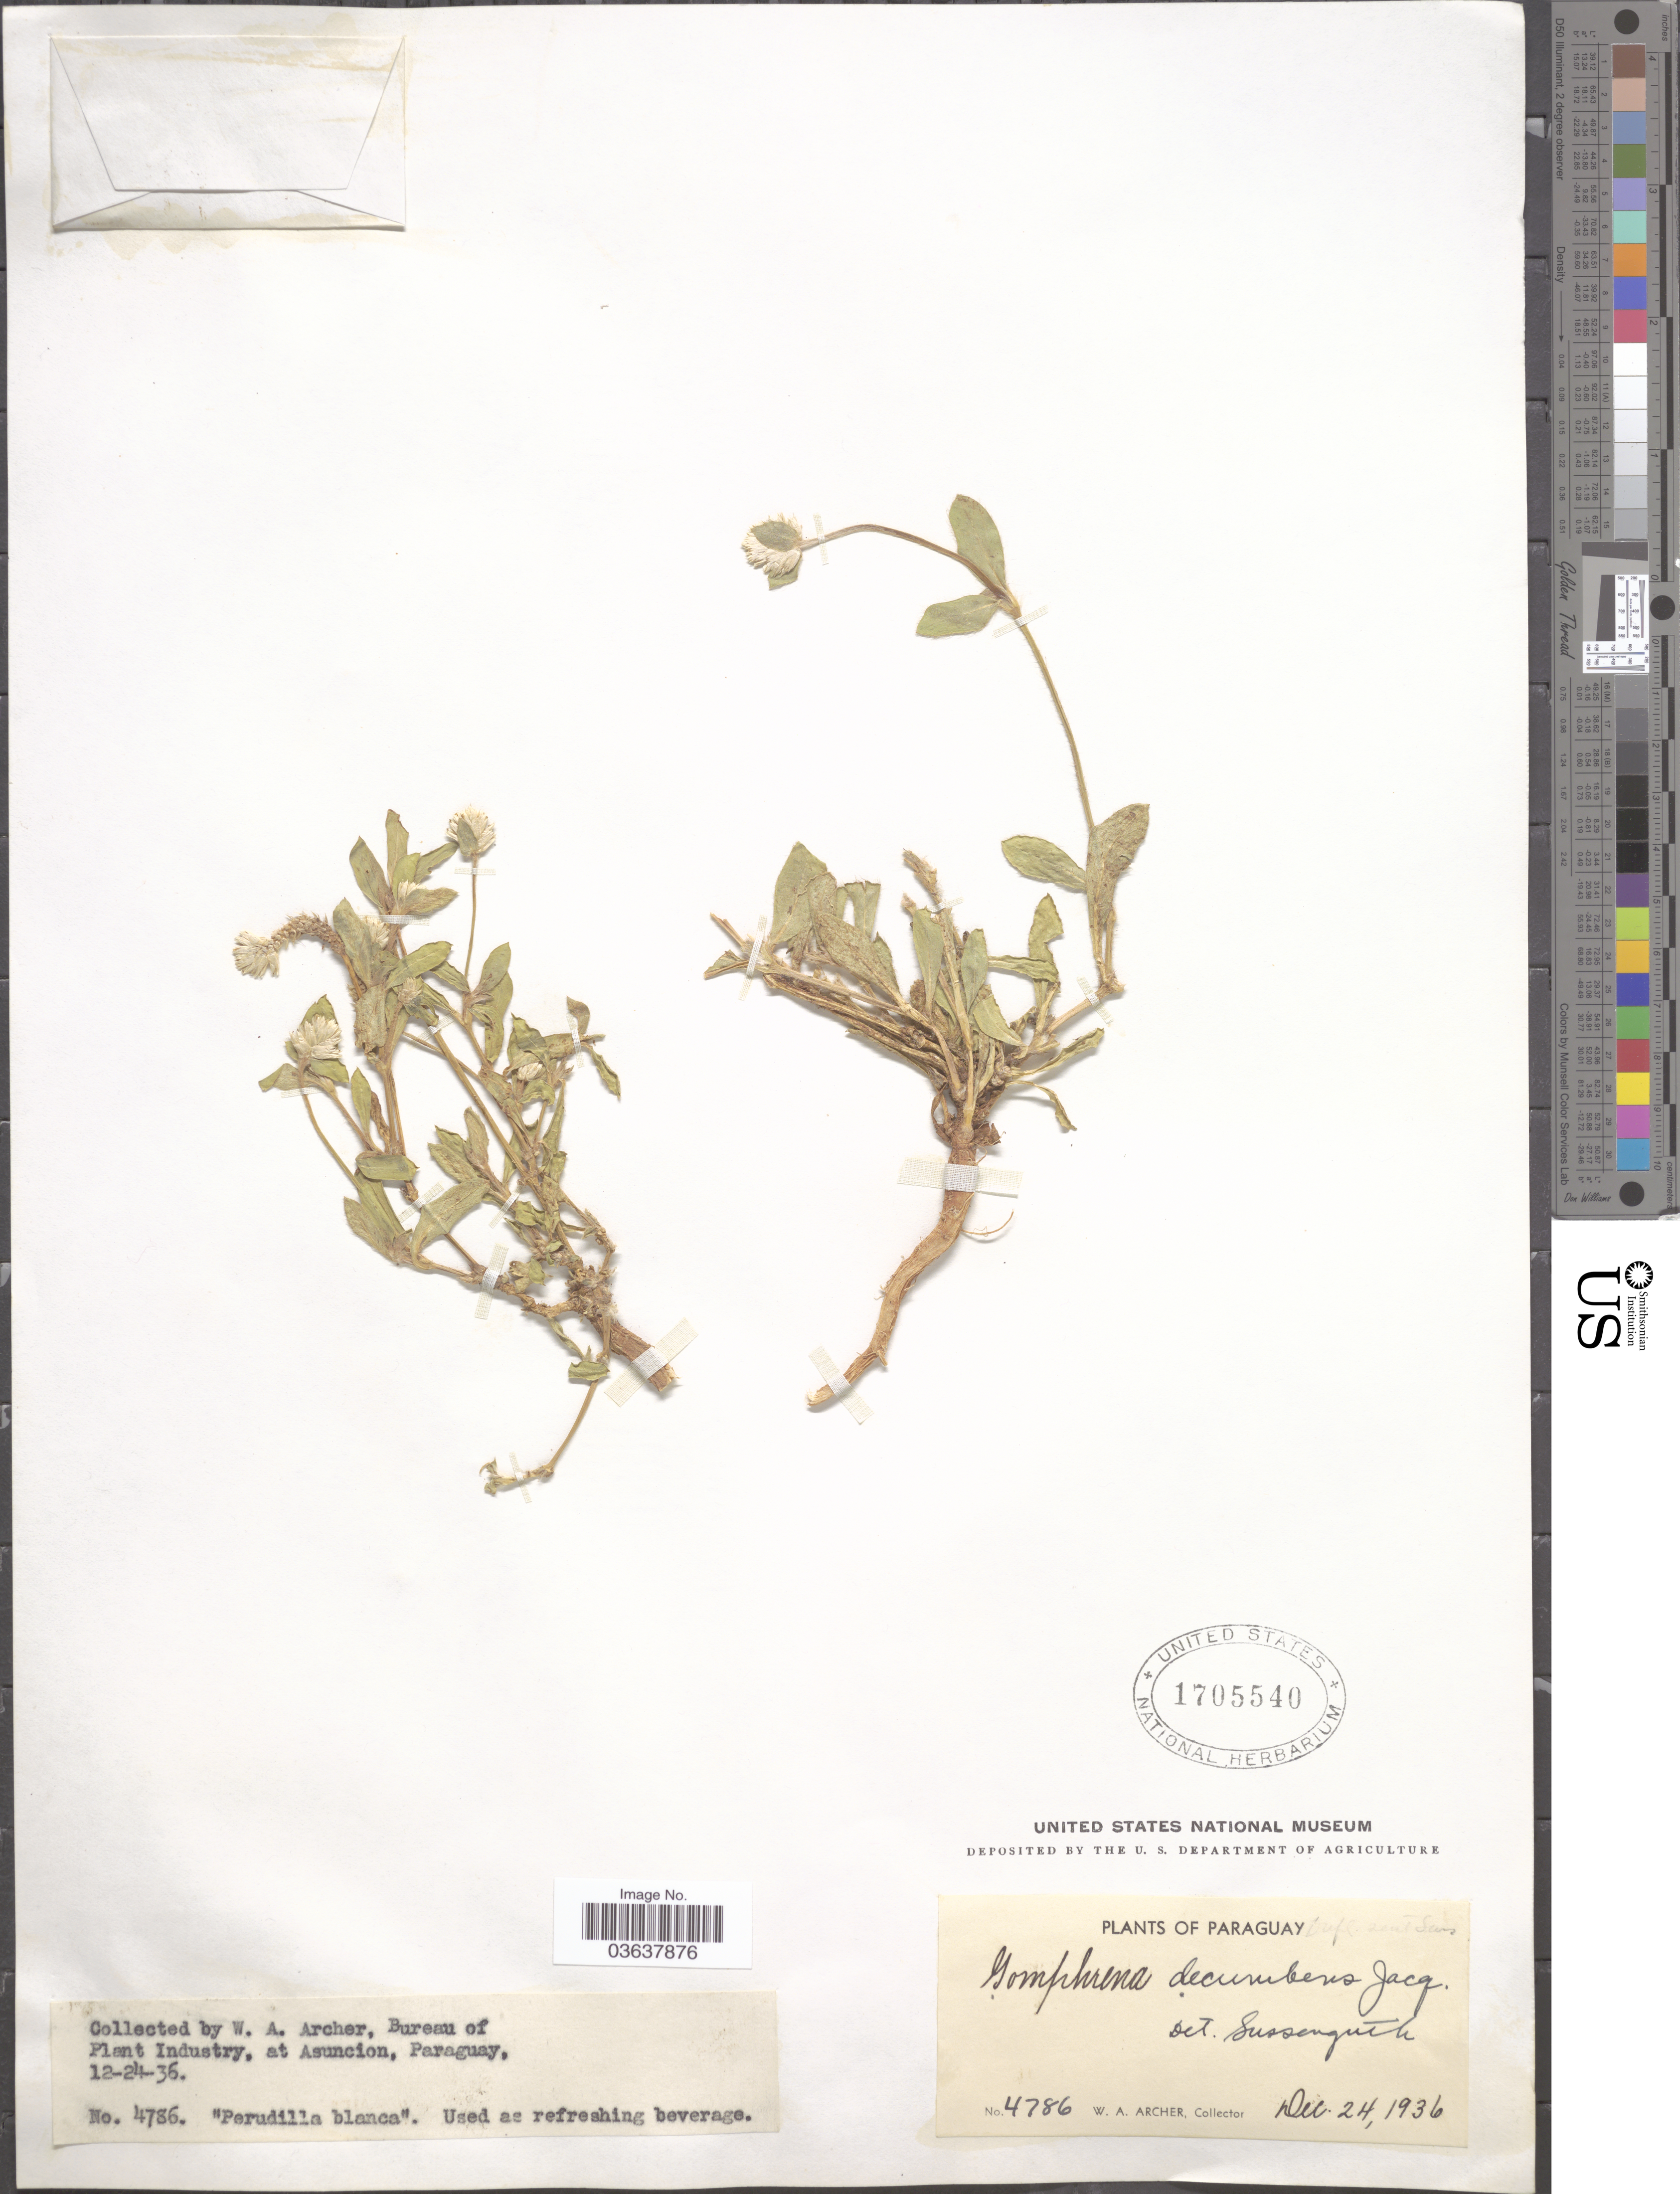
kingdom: Plantae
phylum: Tracheophyta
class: Magnoliopsida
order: Caryophyllales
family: Amaranthaceae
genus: Gomphrena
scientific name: Gomphrena decumbens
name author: Jacq.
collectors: W. Archer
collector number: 4786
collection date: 1936-12-24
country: Paraguay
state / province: Asuncion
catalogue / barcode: US 1705540